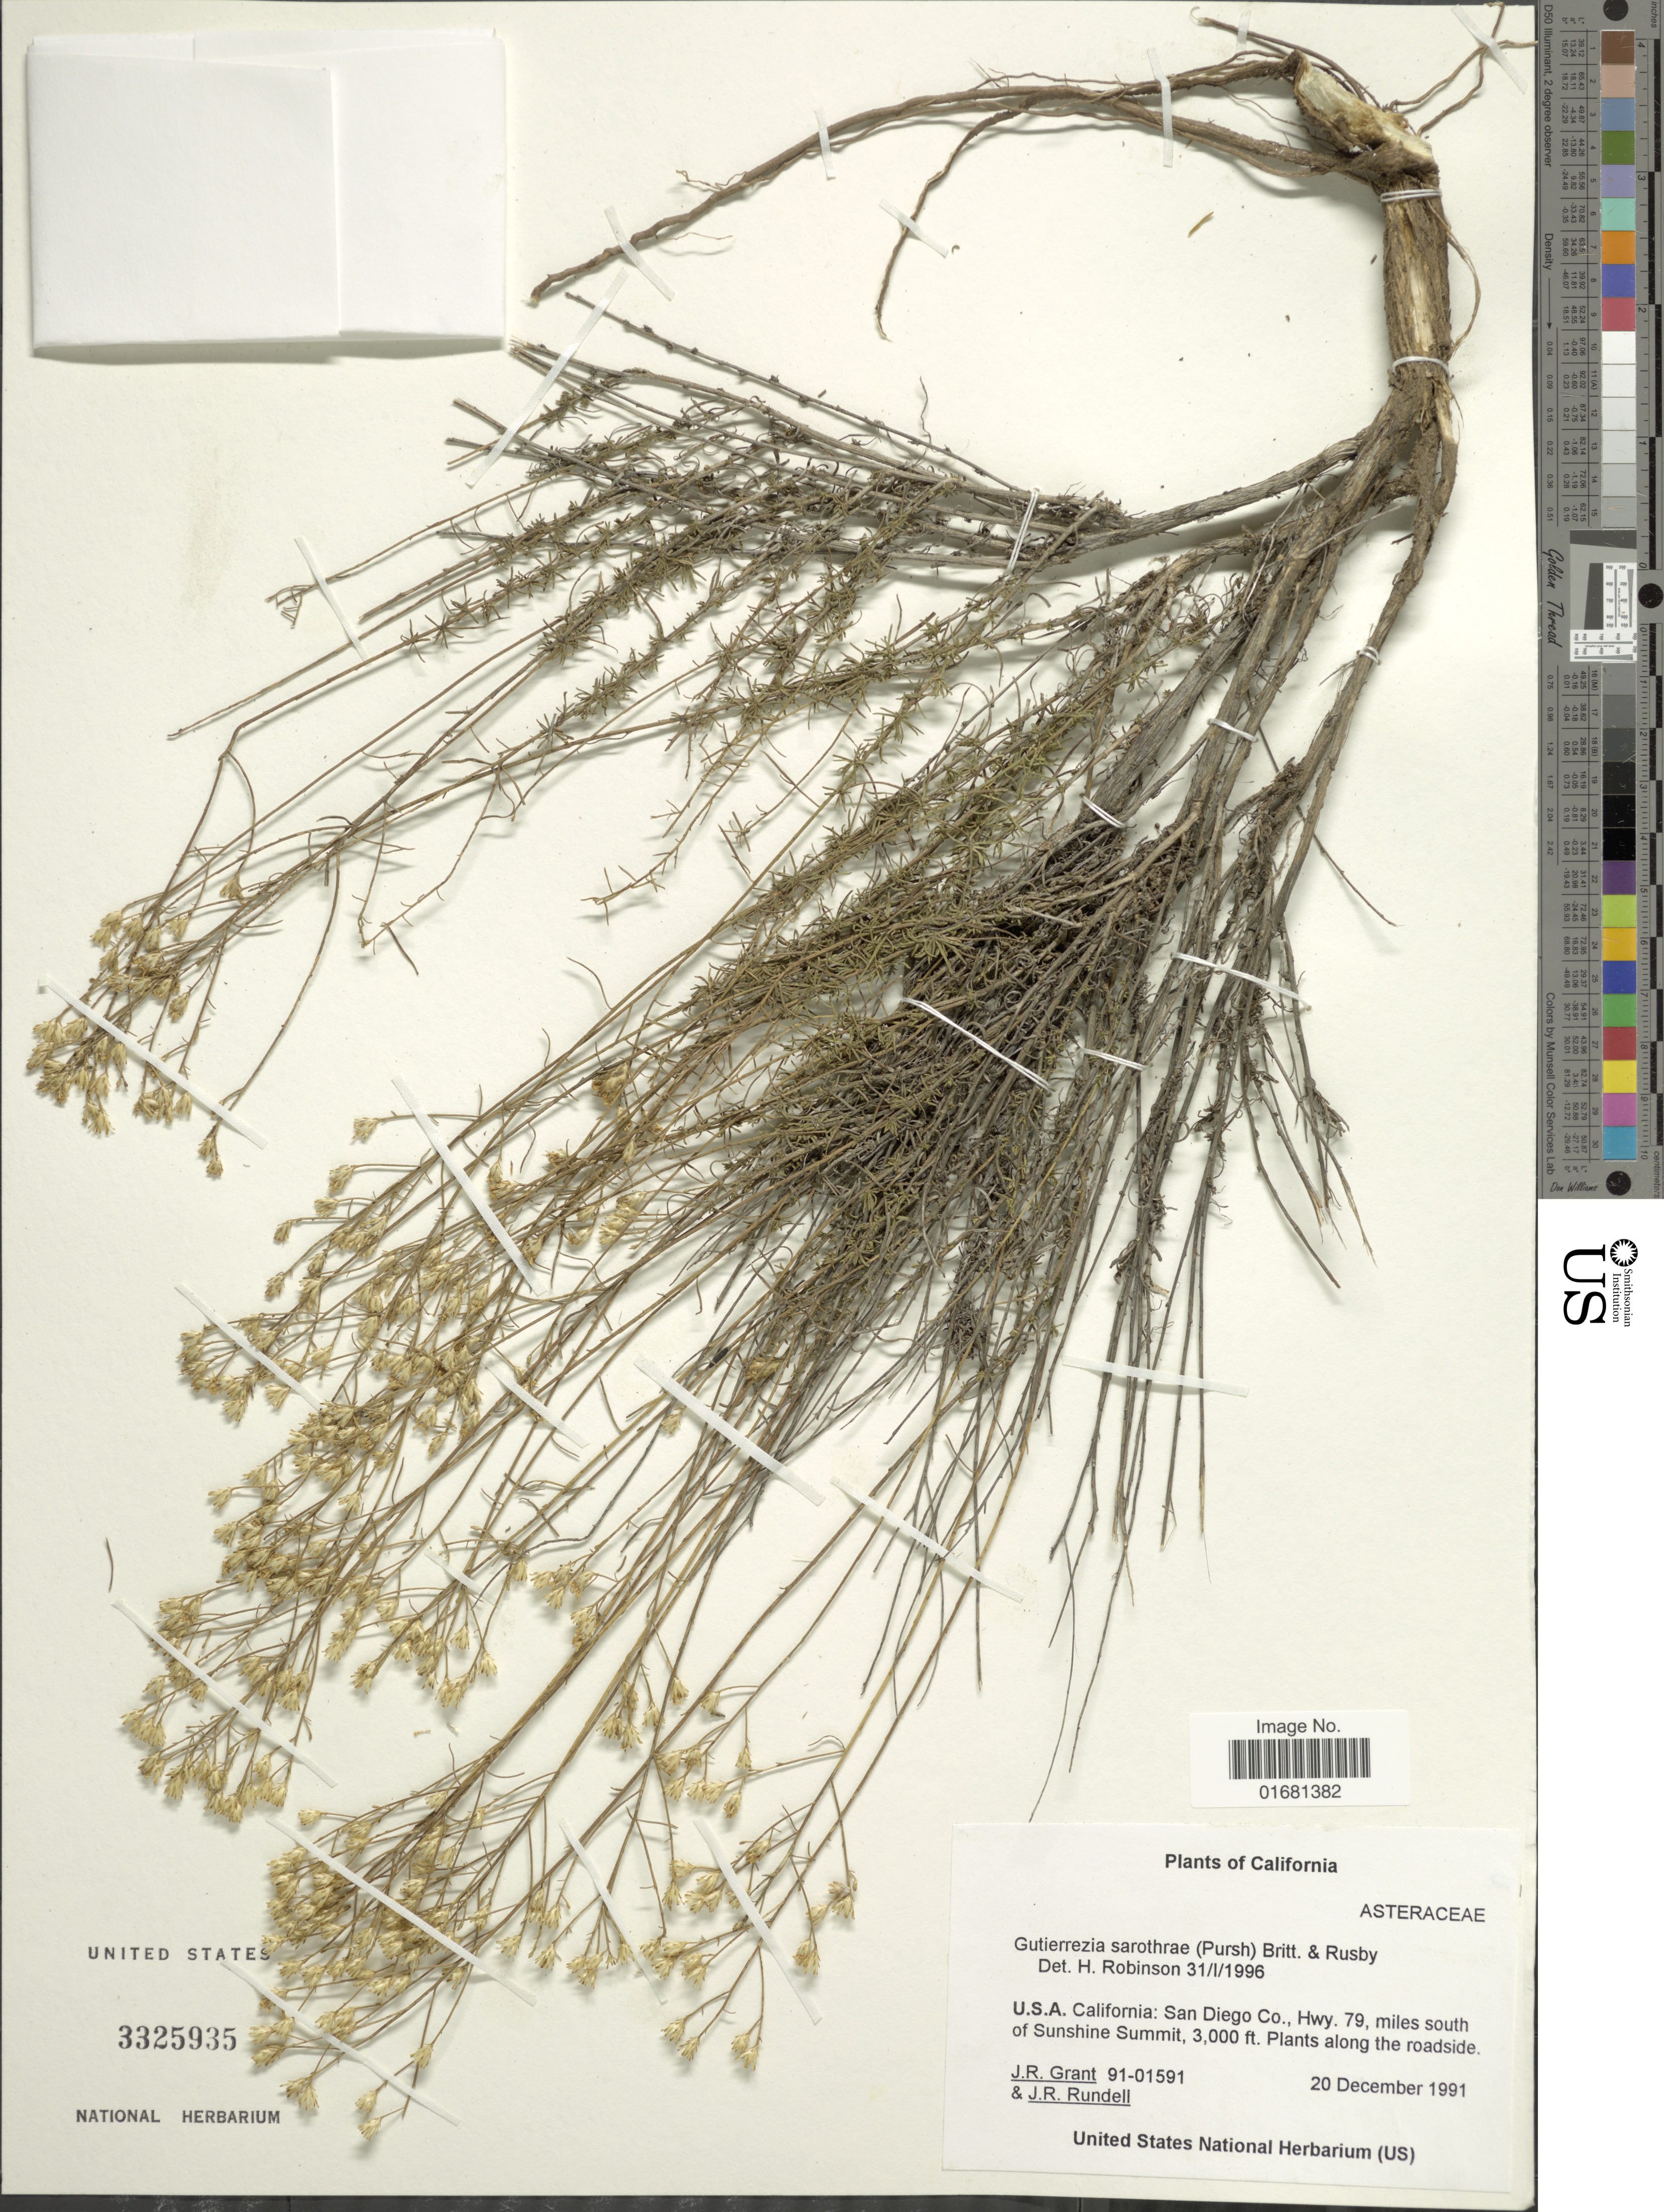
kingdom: Plantae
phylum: Tracheophyta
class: Magnoliopsida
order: Asterales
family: Asteraceae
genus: Gutierrezia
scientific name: Gutierrezia sarothrae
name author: (Pursh) Britton & Rusby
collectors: J. Grant & J. R. Rundell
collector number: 91-01591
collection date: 1991-12-20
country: United States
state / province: California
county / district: San Diego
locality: California. U.S.A. California: San Diego Co., Hwy. 79, miles south of Sunshine Summit,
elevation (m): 914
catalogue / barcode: US 3325935